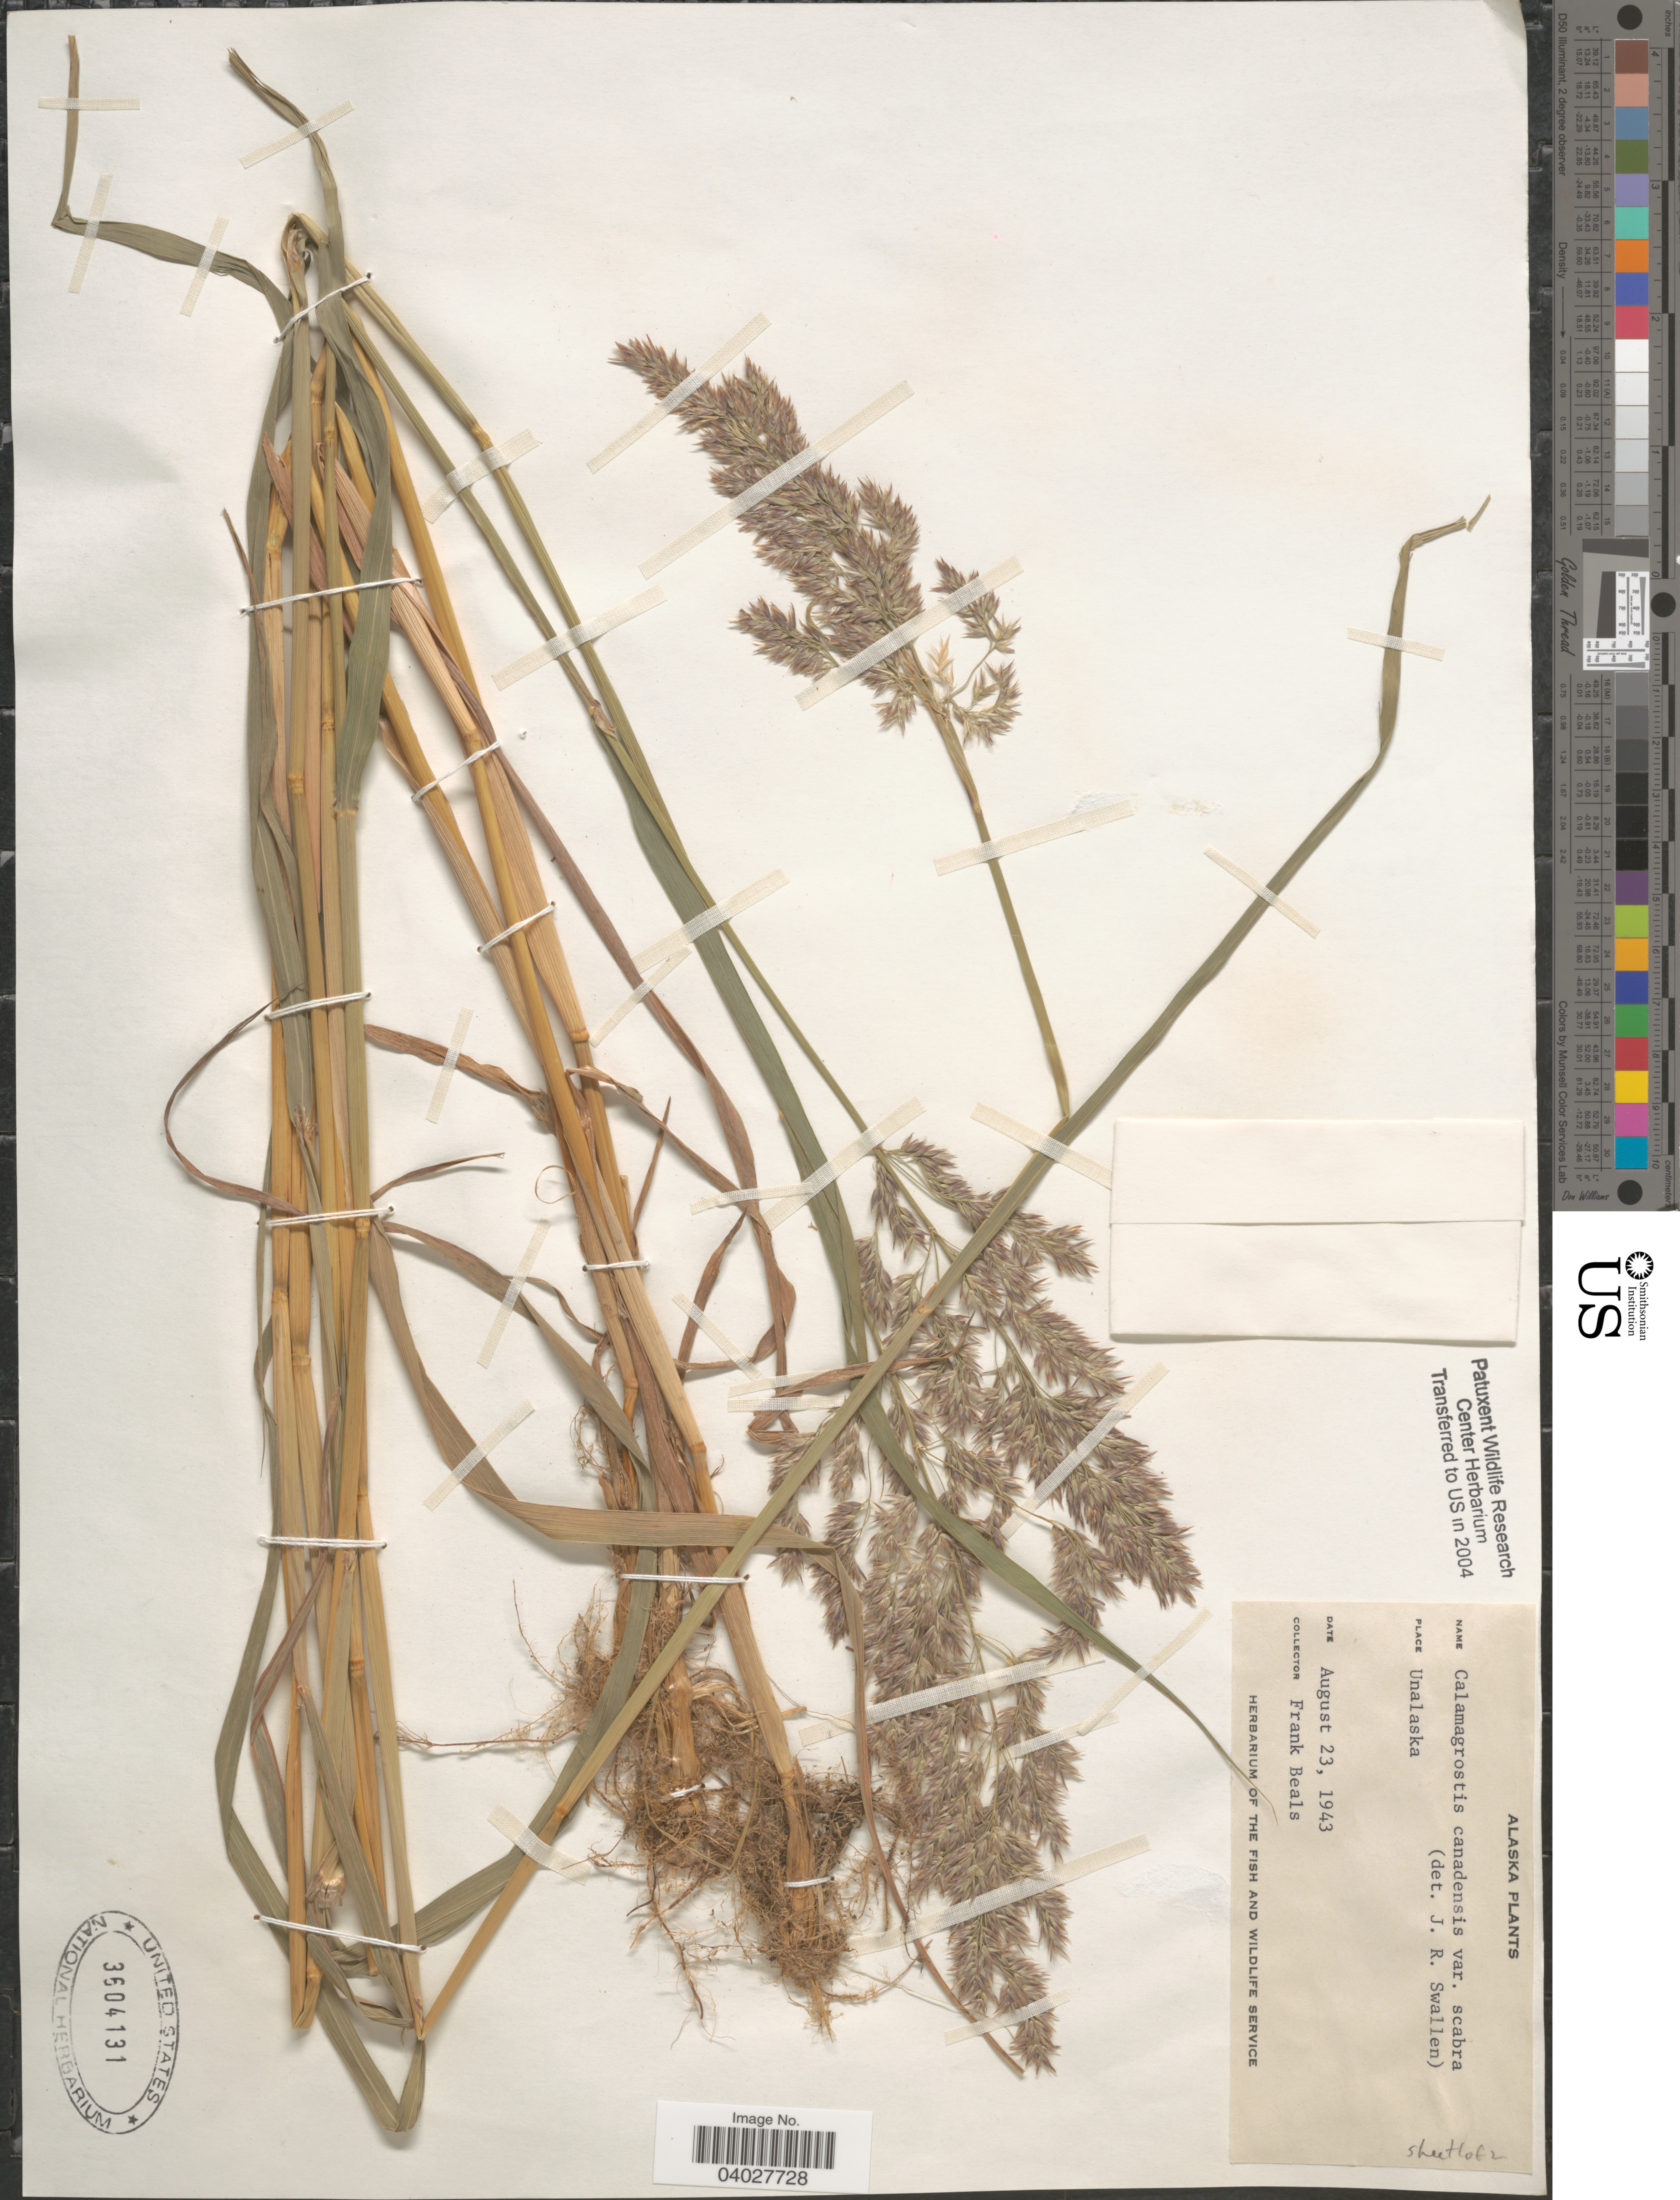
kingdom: Plantae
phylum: Tracheophyta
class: Liliopsida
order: Poales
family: Poaceae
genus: Calamagrostis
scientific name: Calamagrostis canadensis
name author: (Michx.) P. Beauv.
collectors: F. Beals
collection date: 1943-08-23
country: United States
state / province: Alaska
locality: Unalaska.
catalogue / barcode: US 3604131